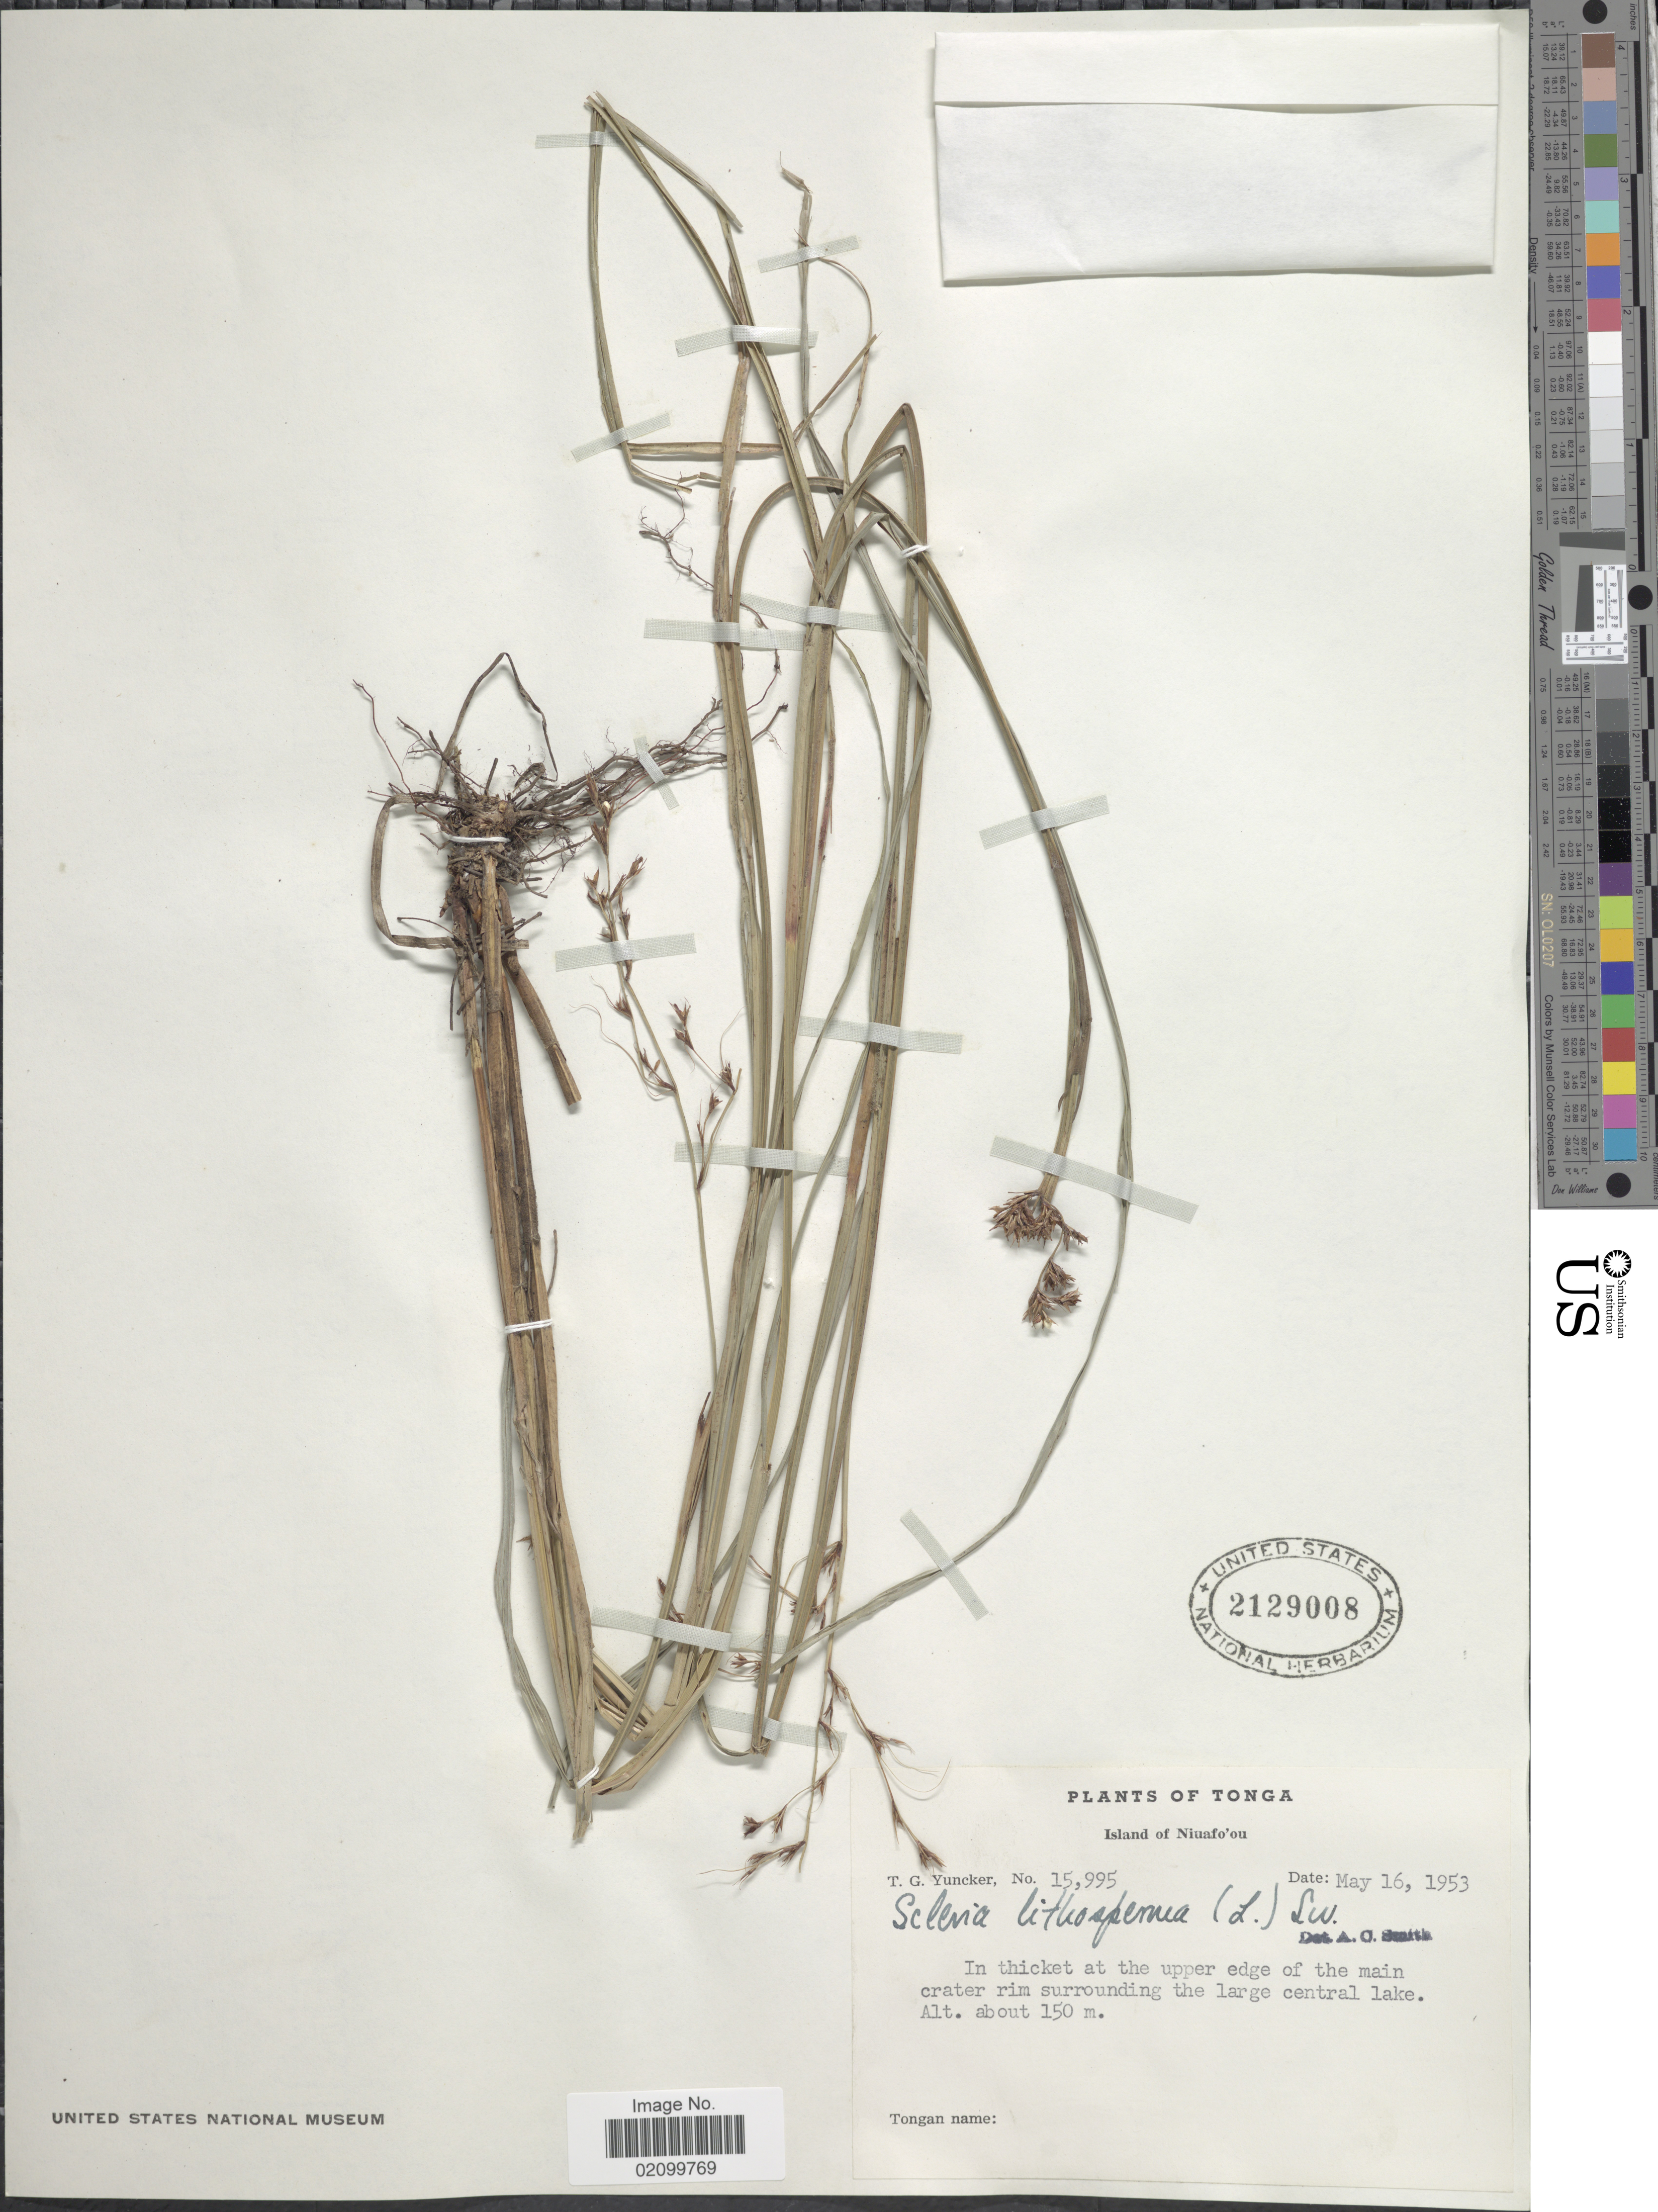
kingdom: Plantae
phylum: Tracheophyta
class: Liliopsida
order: Poales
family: Cyperaceae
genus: Scleria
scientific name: Scleria lithosperma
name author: (L.) Sw.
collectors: T. G. Yuncker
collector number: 15995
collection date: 1953-05-16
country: Tonga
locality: Island of Niuafo'ou. In thicket at the upper edge of the main crater rim surrounding the large central lake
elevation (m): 150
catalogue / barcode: US 2129008